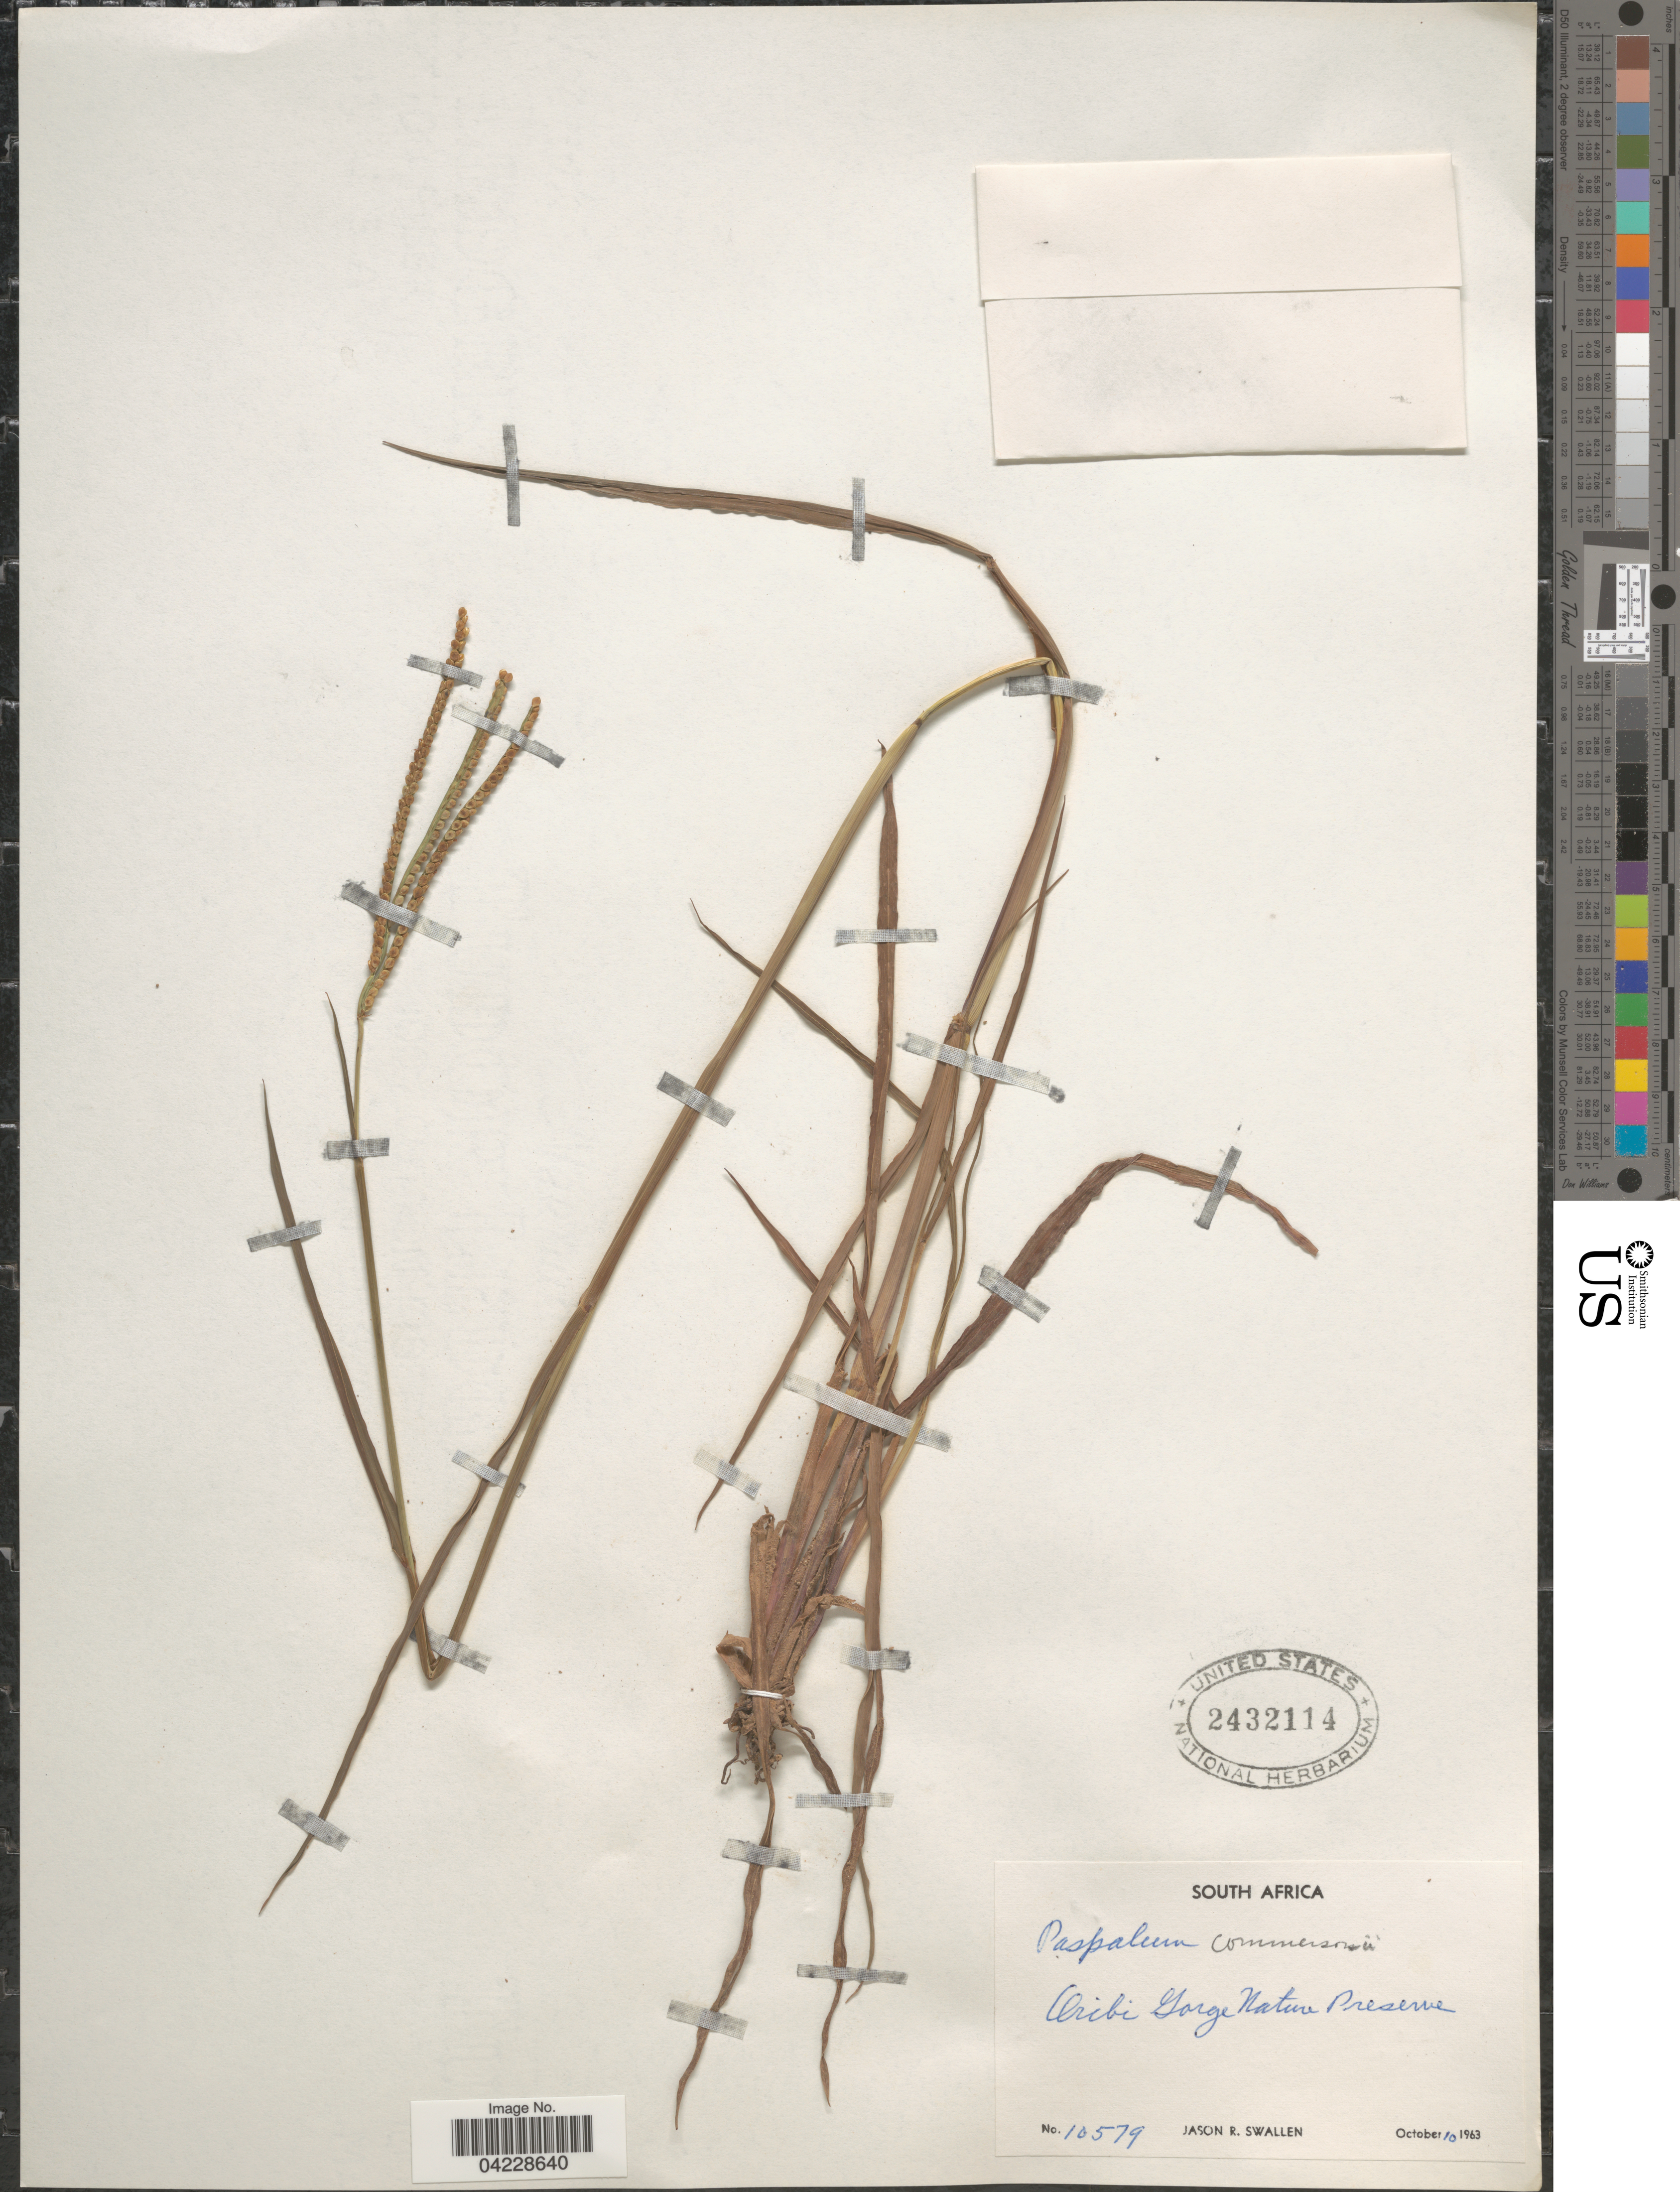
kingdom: Plantae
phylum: Tracheophyta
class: Liliopsida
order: Poales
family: Poaceae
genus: Paspalum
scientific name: Paspalum scrobiculatum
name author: L.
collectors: J. R. Swallen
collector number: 10579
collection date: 1963-10-10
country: South Africa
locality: Oribi Gorge Nature Preserve.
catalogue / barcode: US 2432114